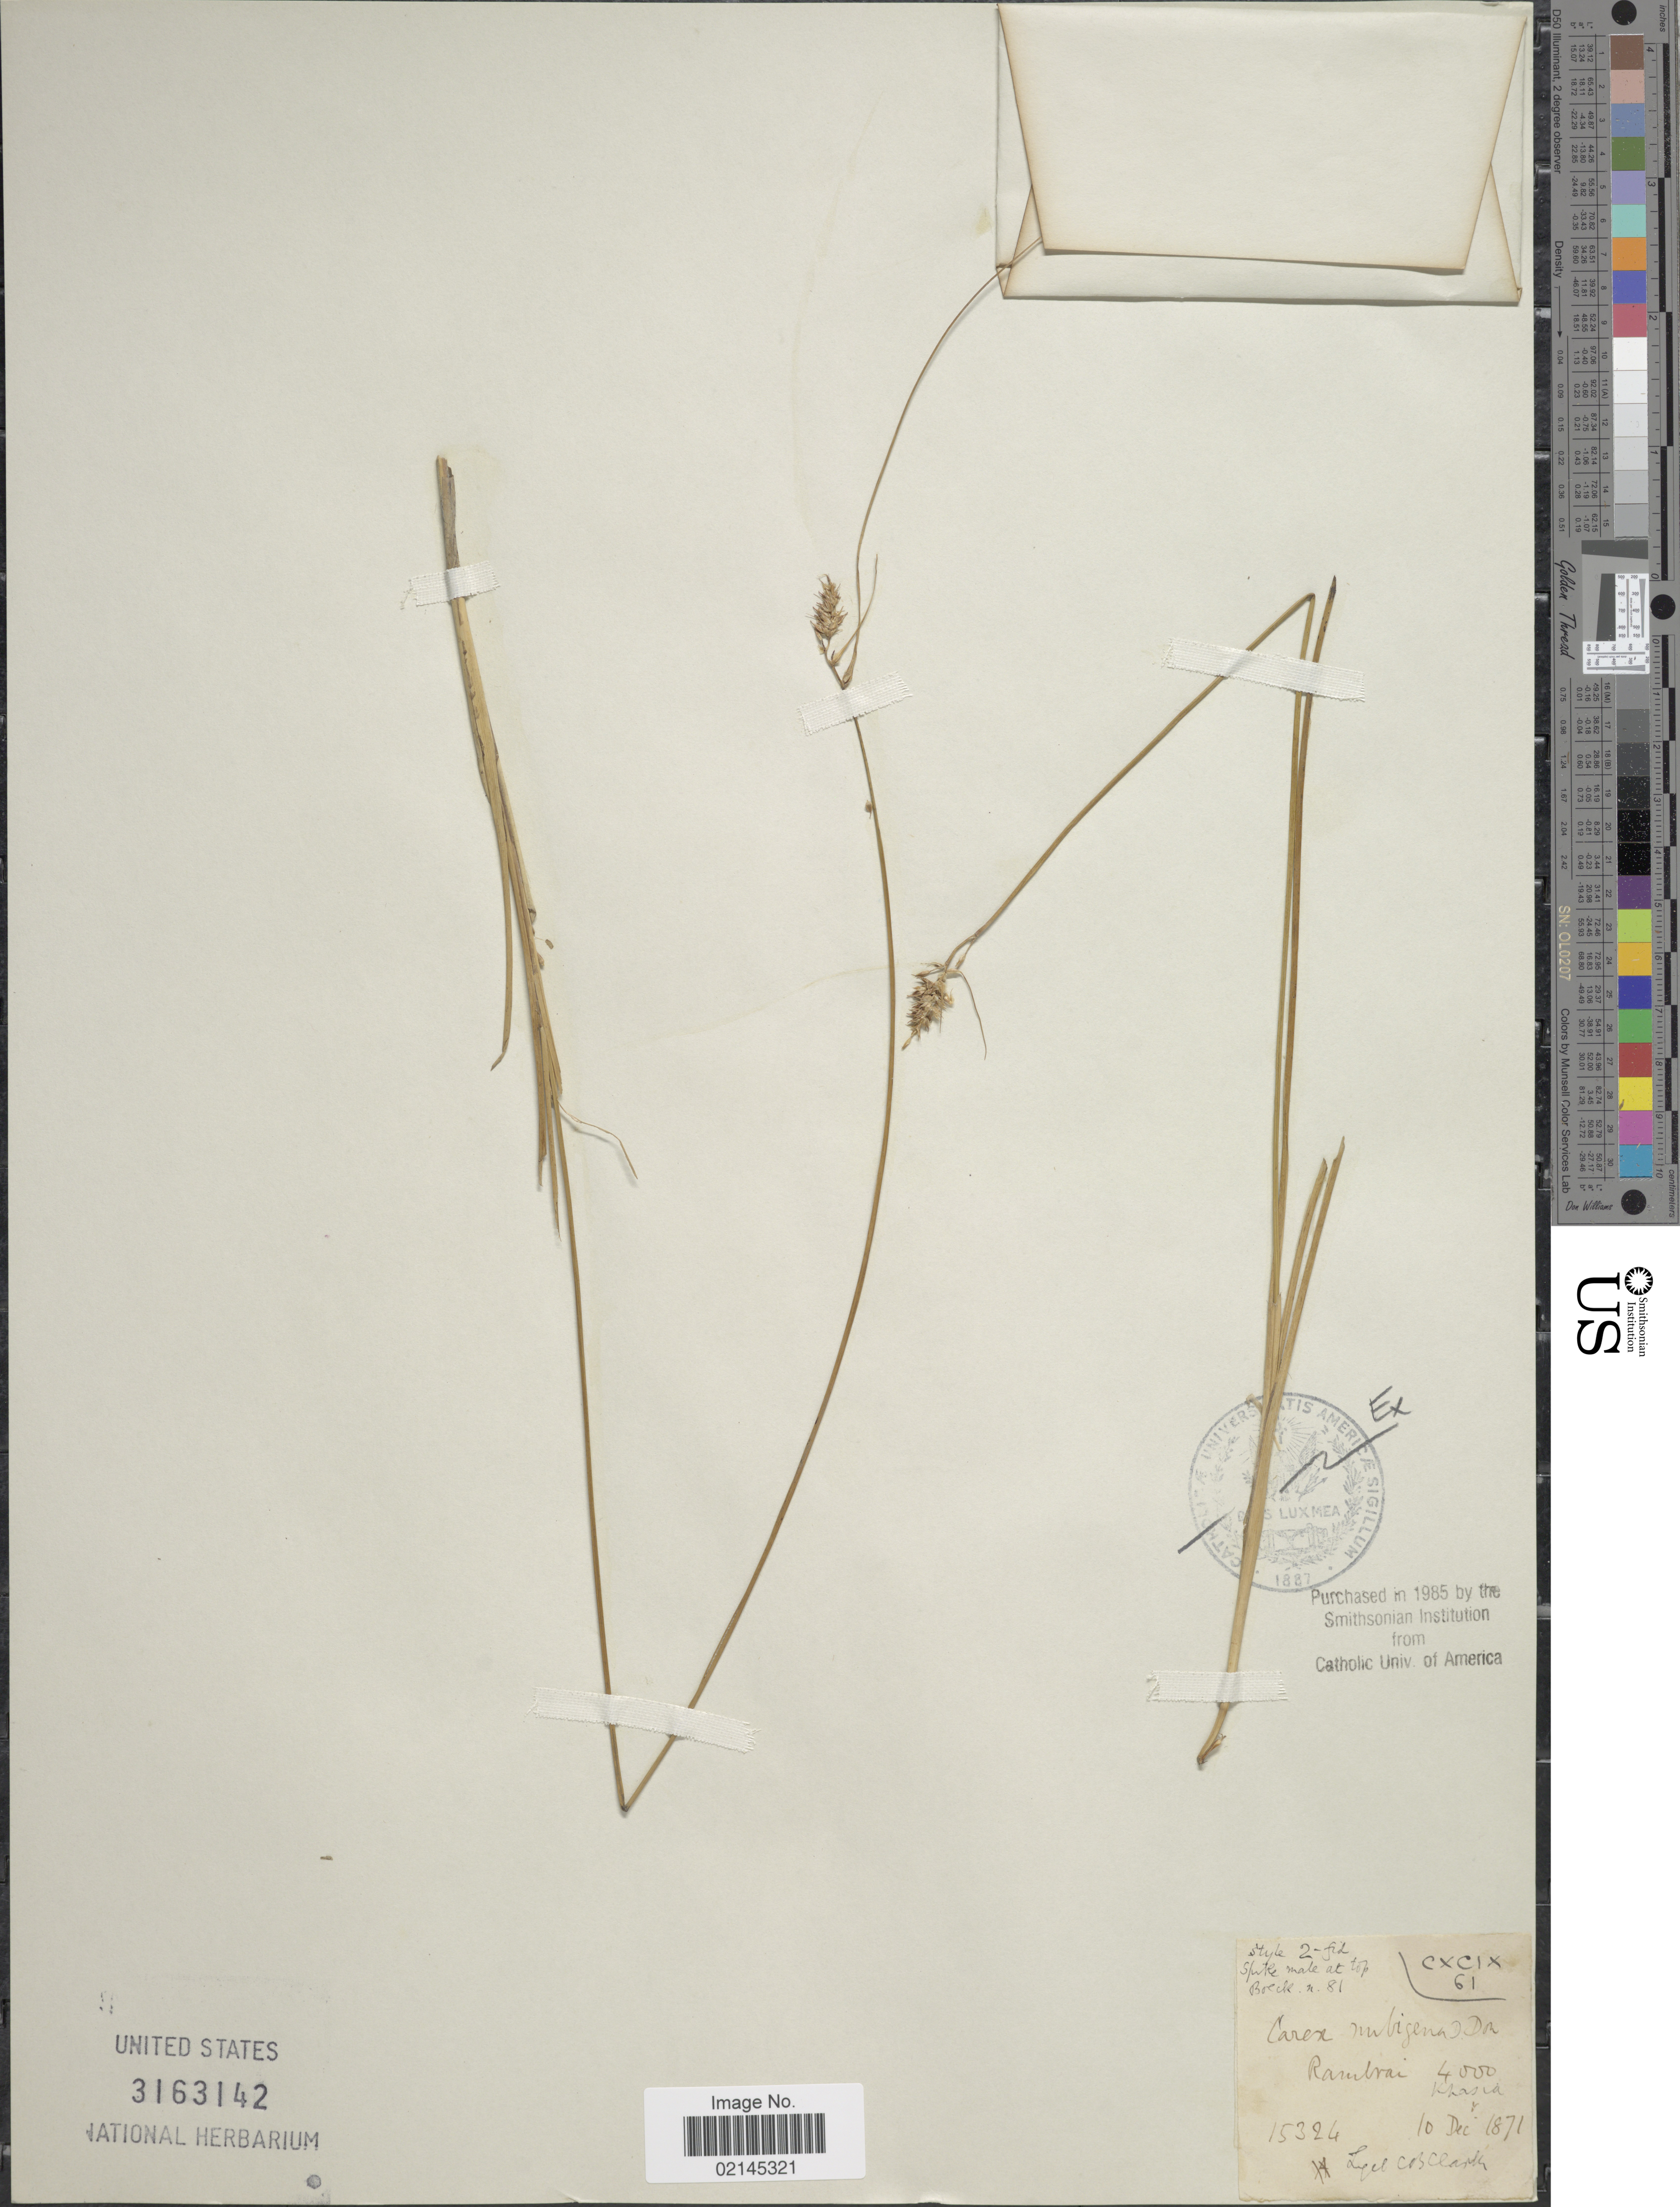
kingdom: Plantae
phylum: Tracheophyta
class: Liliopsida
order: Poales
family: Cyperaceae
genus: Carex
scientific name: Carex nubigena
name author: D. Don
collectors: C. B. Clarke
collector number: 15324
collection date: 1871-12-10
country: India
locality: Rambrai, Khasia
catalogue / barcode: US 3163142